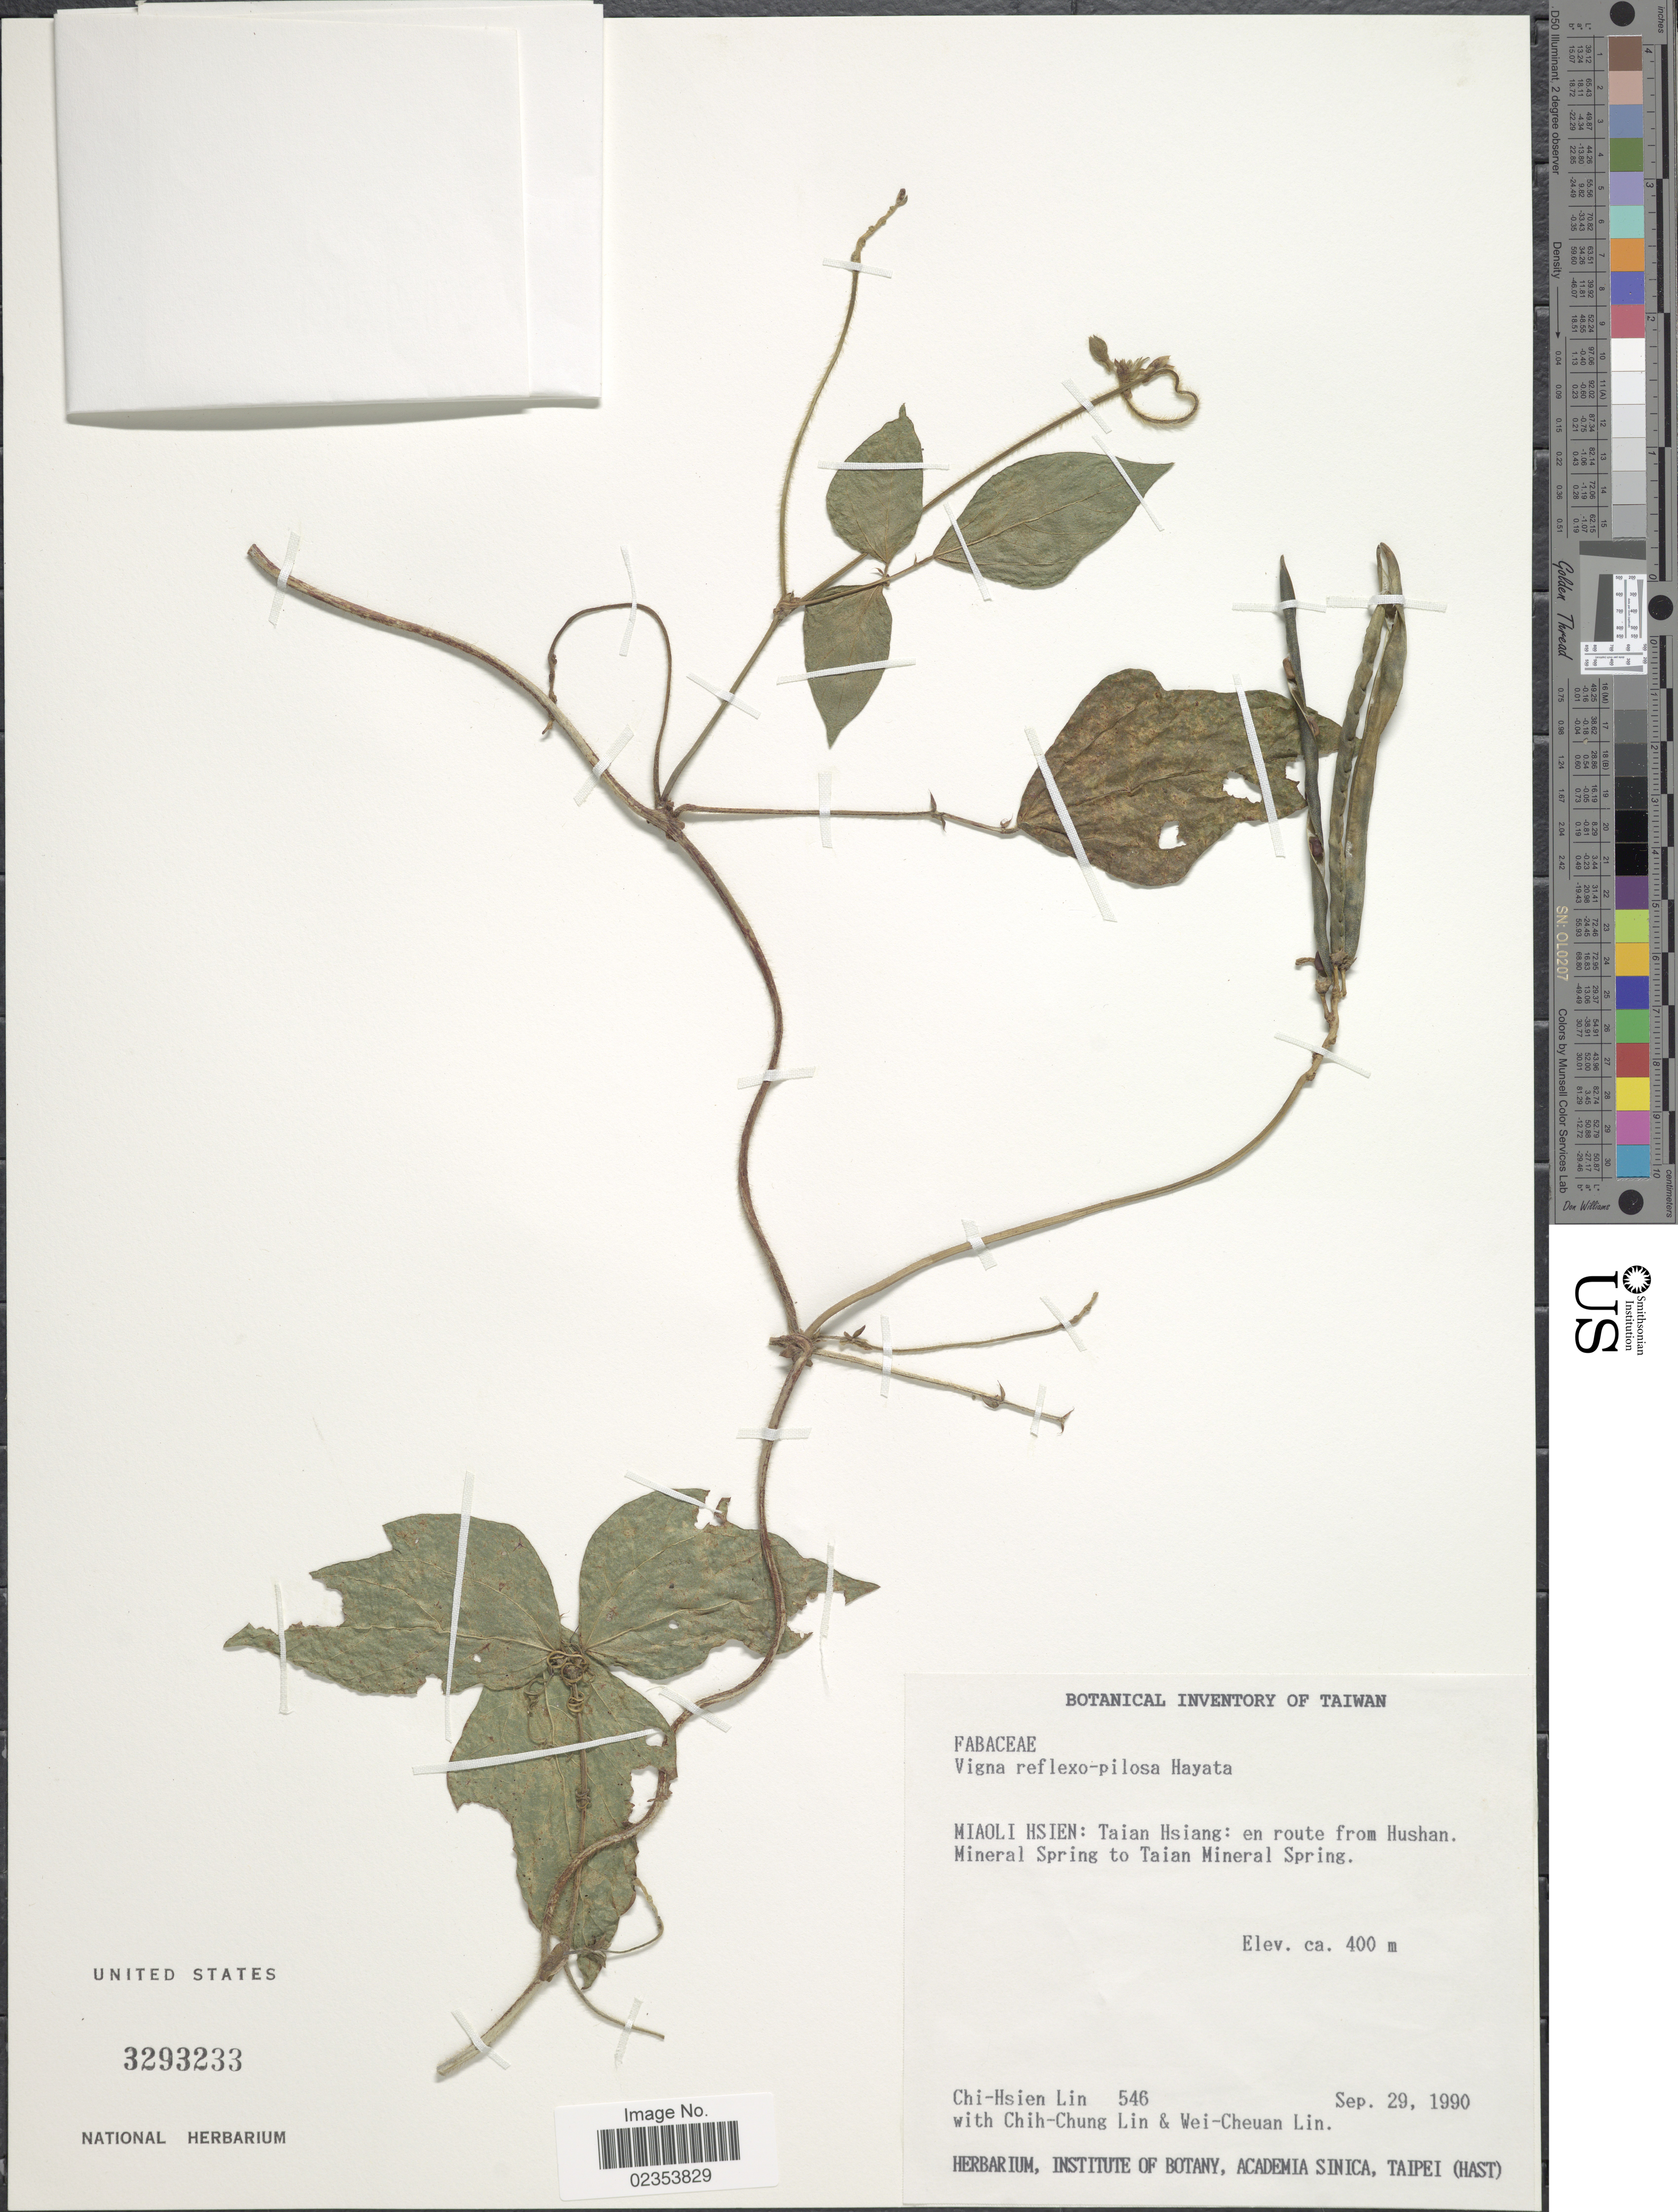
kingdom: Plantae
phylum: Tracheophyta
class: Magnoliopsida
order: Fabales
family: Fabaceae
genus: Vigna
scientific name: Vigna reflexopilosa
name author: Hayata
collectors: C. Lin, C. Lin & W. Lin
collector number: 546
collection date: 1990-09-29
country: Taiwan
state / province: Miaoli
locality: Taian Hsiang: en route from Hushan Mineral Spring to Taian Mineral Spring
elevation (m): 400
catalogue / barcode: US 3293233